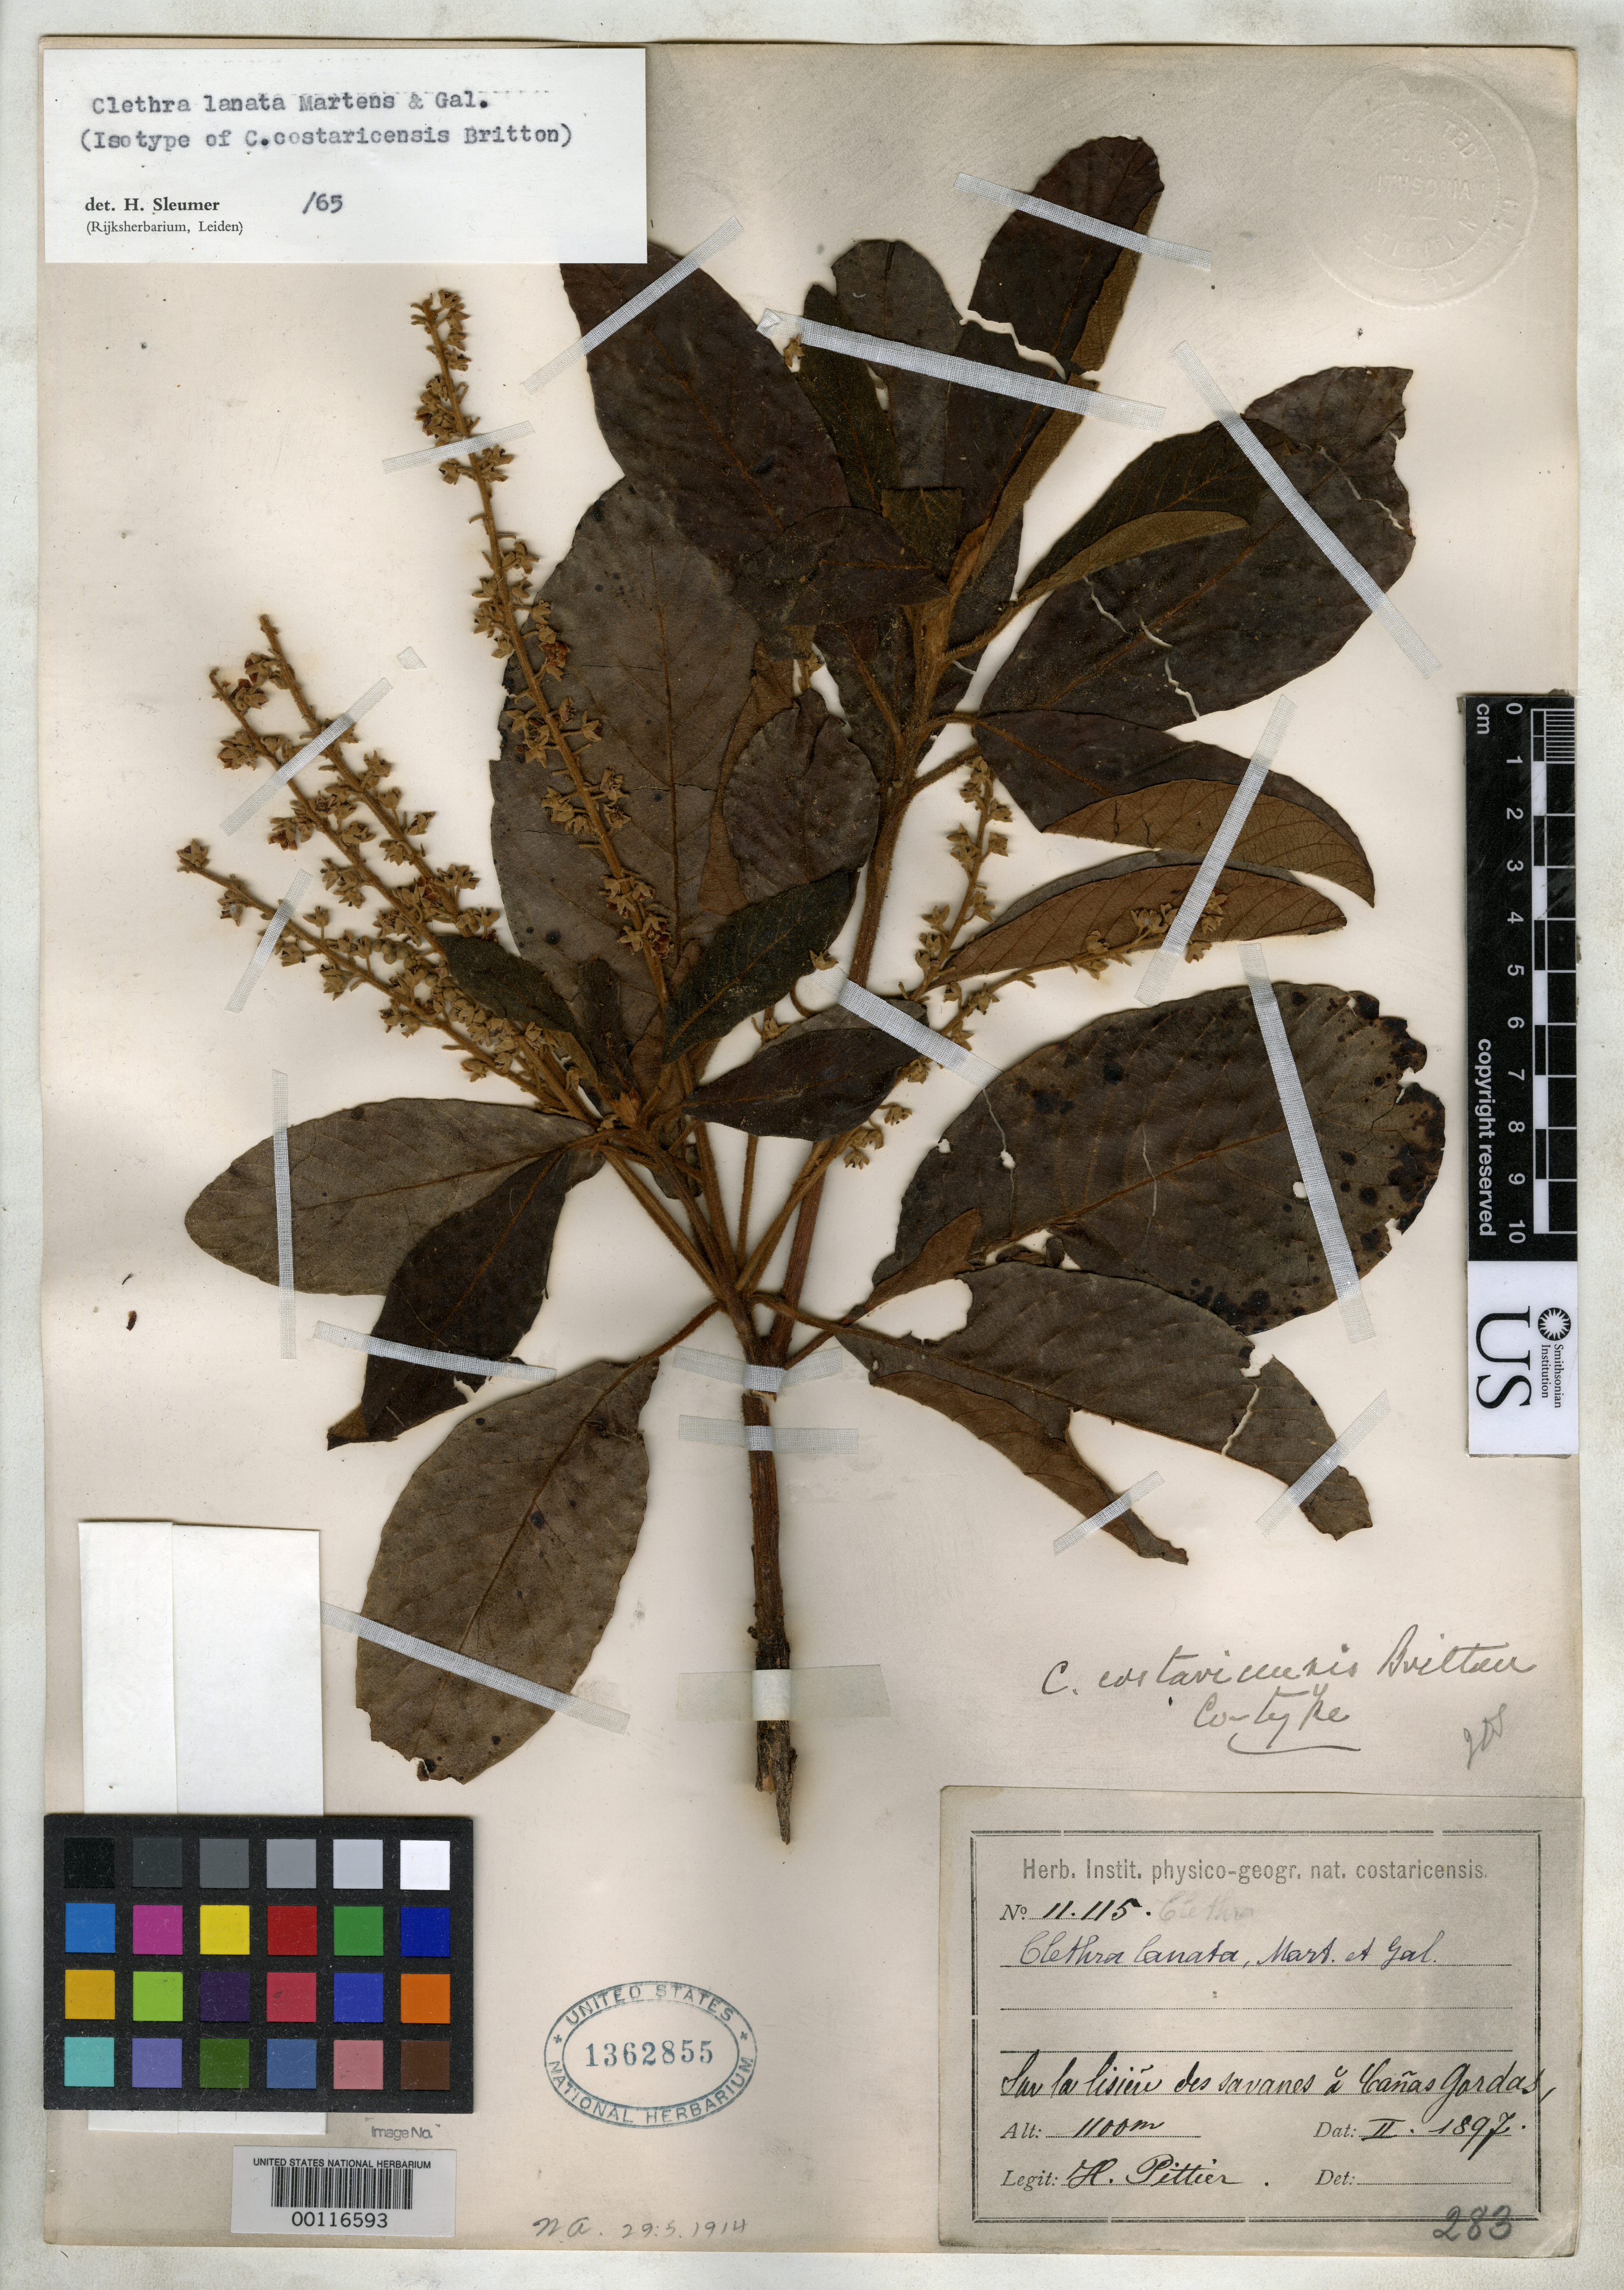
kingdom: Plantae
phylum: Tracheophyta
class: Magnoliopsida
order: Ericales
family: Clethraceae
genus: Clethra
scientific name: Clethra costaricensis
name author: Britton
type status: Isotype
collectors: H. F. Pittier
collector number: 11115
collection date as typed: Feb 1897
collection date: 1897-02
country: Costa Rica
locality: Sur La Lissiere des Savanes a Canas Gordas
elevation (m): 1100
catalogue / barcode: US 1362855